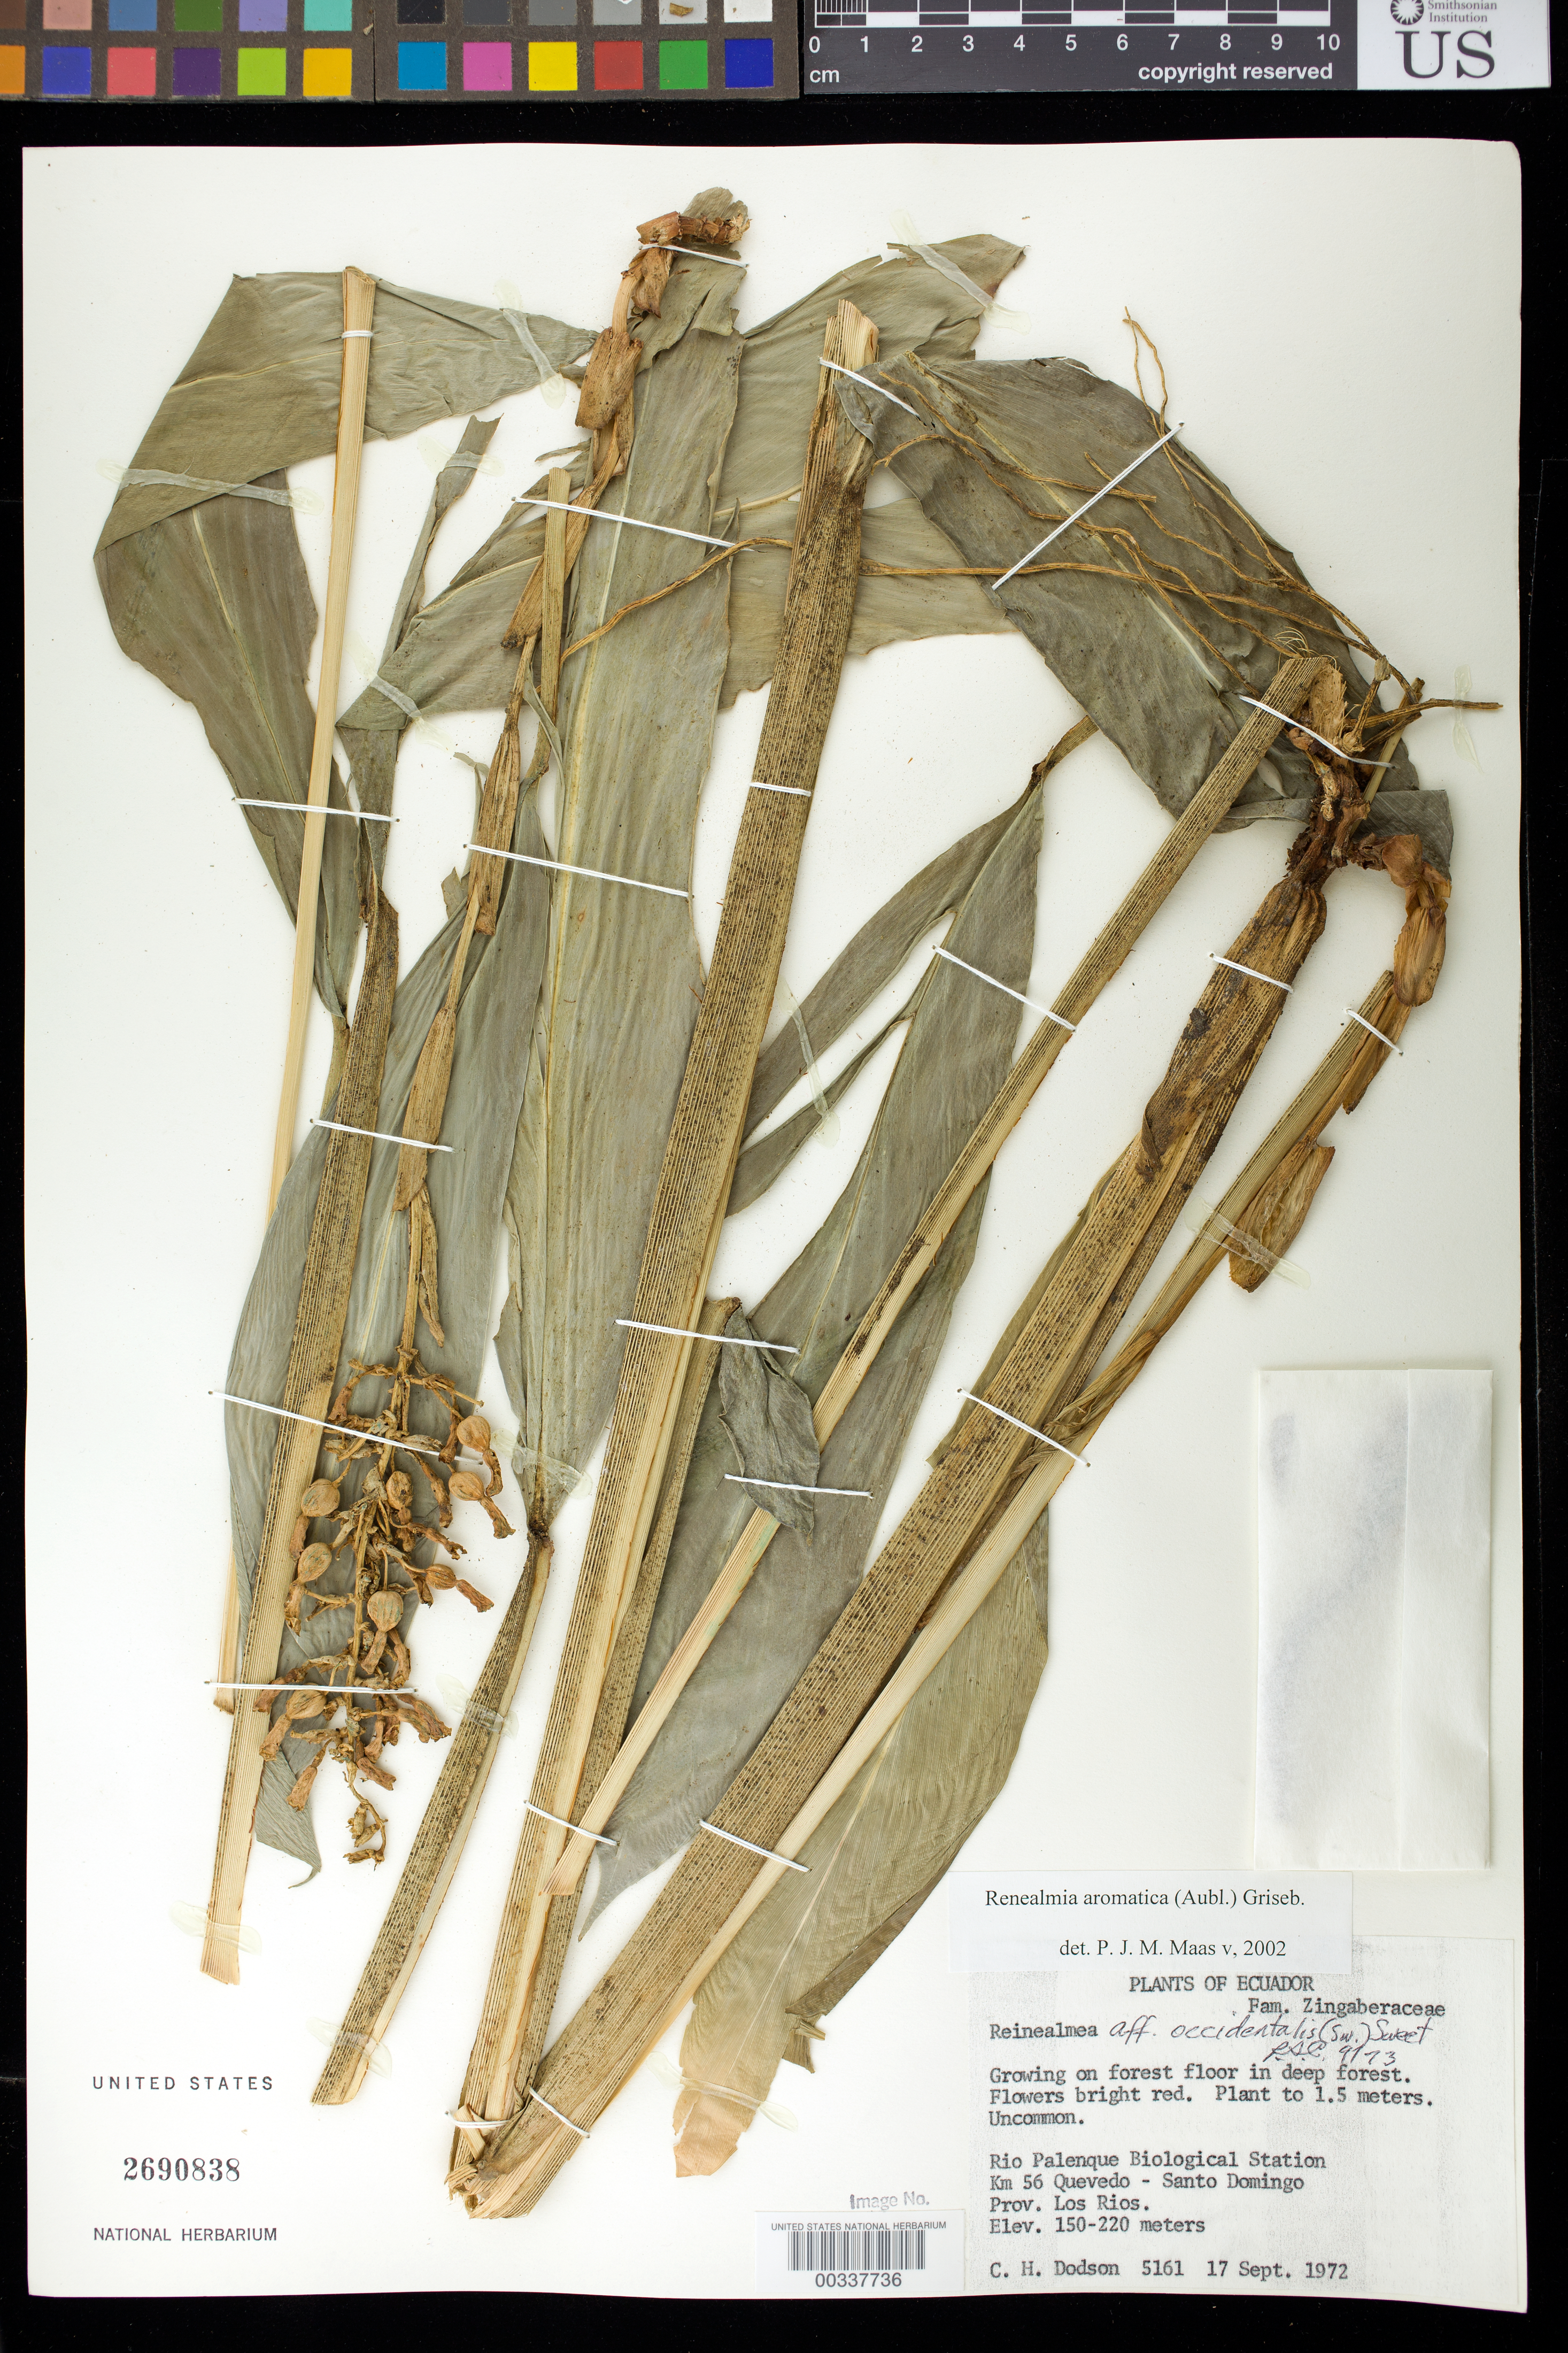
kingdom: Plantae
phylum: Tracheophyta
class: Liliopsida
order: Zingiberales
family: Zingiberaceae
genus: Renealmia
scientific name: Renealmia aromatica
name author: (Aubl.) Griseb.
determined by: Maas, Paul J. M.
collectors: C. H. Dodson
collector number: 5161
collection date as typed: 17 Sep 1972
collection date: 1972-09-17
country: Ecuador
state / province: Los Ríos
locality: Rio palenque Biological station, km 56 Quevedo - Santo Domingo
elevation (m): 150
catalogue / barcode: US 2690838